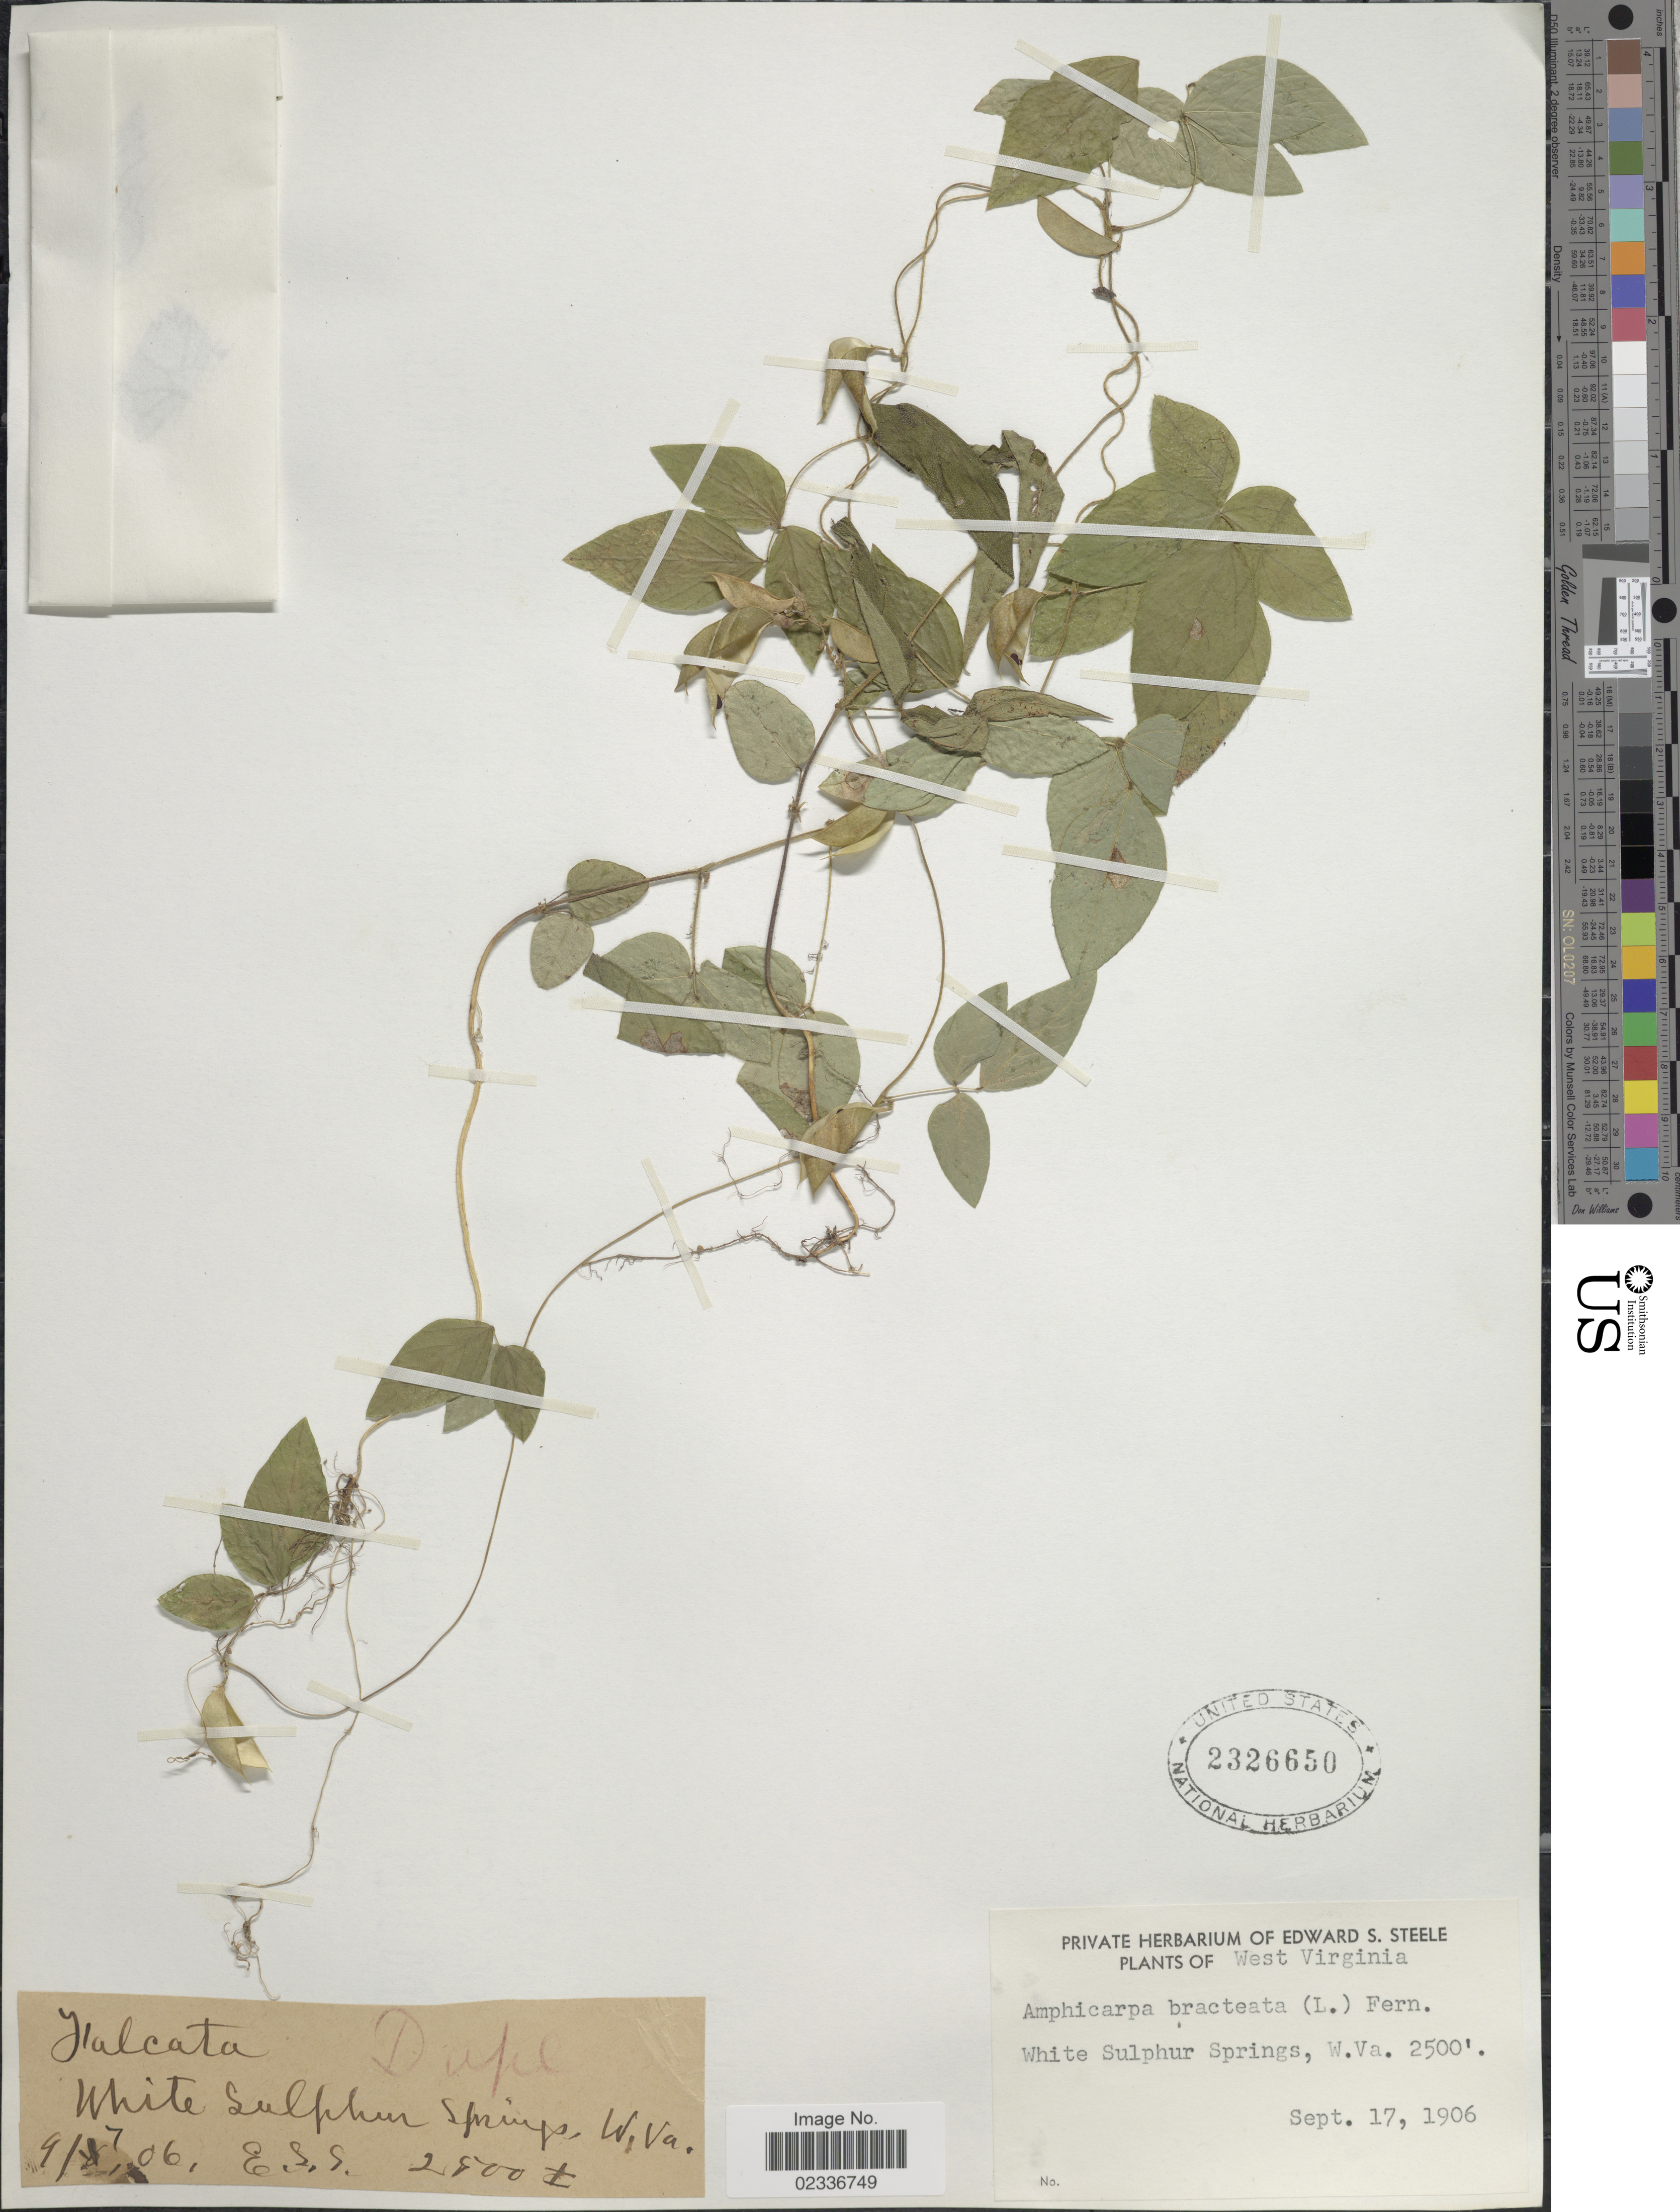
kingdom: Plantae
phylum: Tracheophyta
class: Magnoliopsida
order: Fabales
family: Fabaceae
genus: Amphicarpaea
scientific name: Amphicarpaea bracteata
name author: (L.) Fernald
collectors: E. Steele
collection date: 1906-09-17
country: United States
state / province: West Virginia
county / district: Greenbrier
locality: White Sulphur Springs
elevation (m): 762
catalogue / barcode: US 2326650